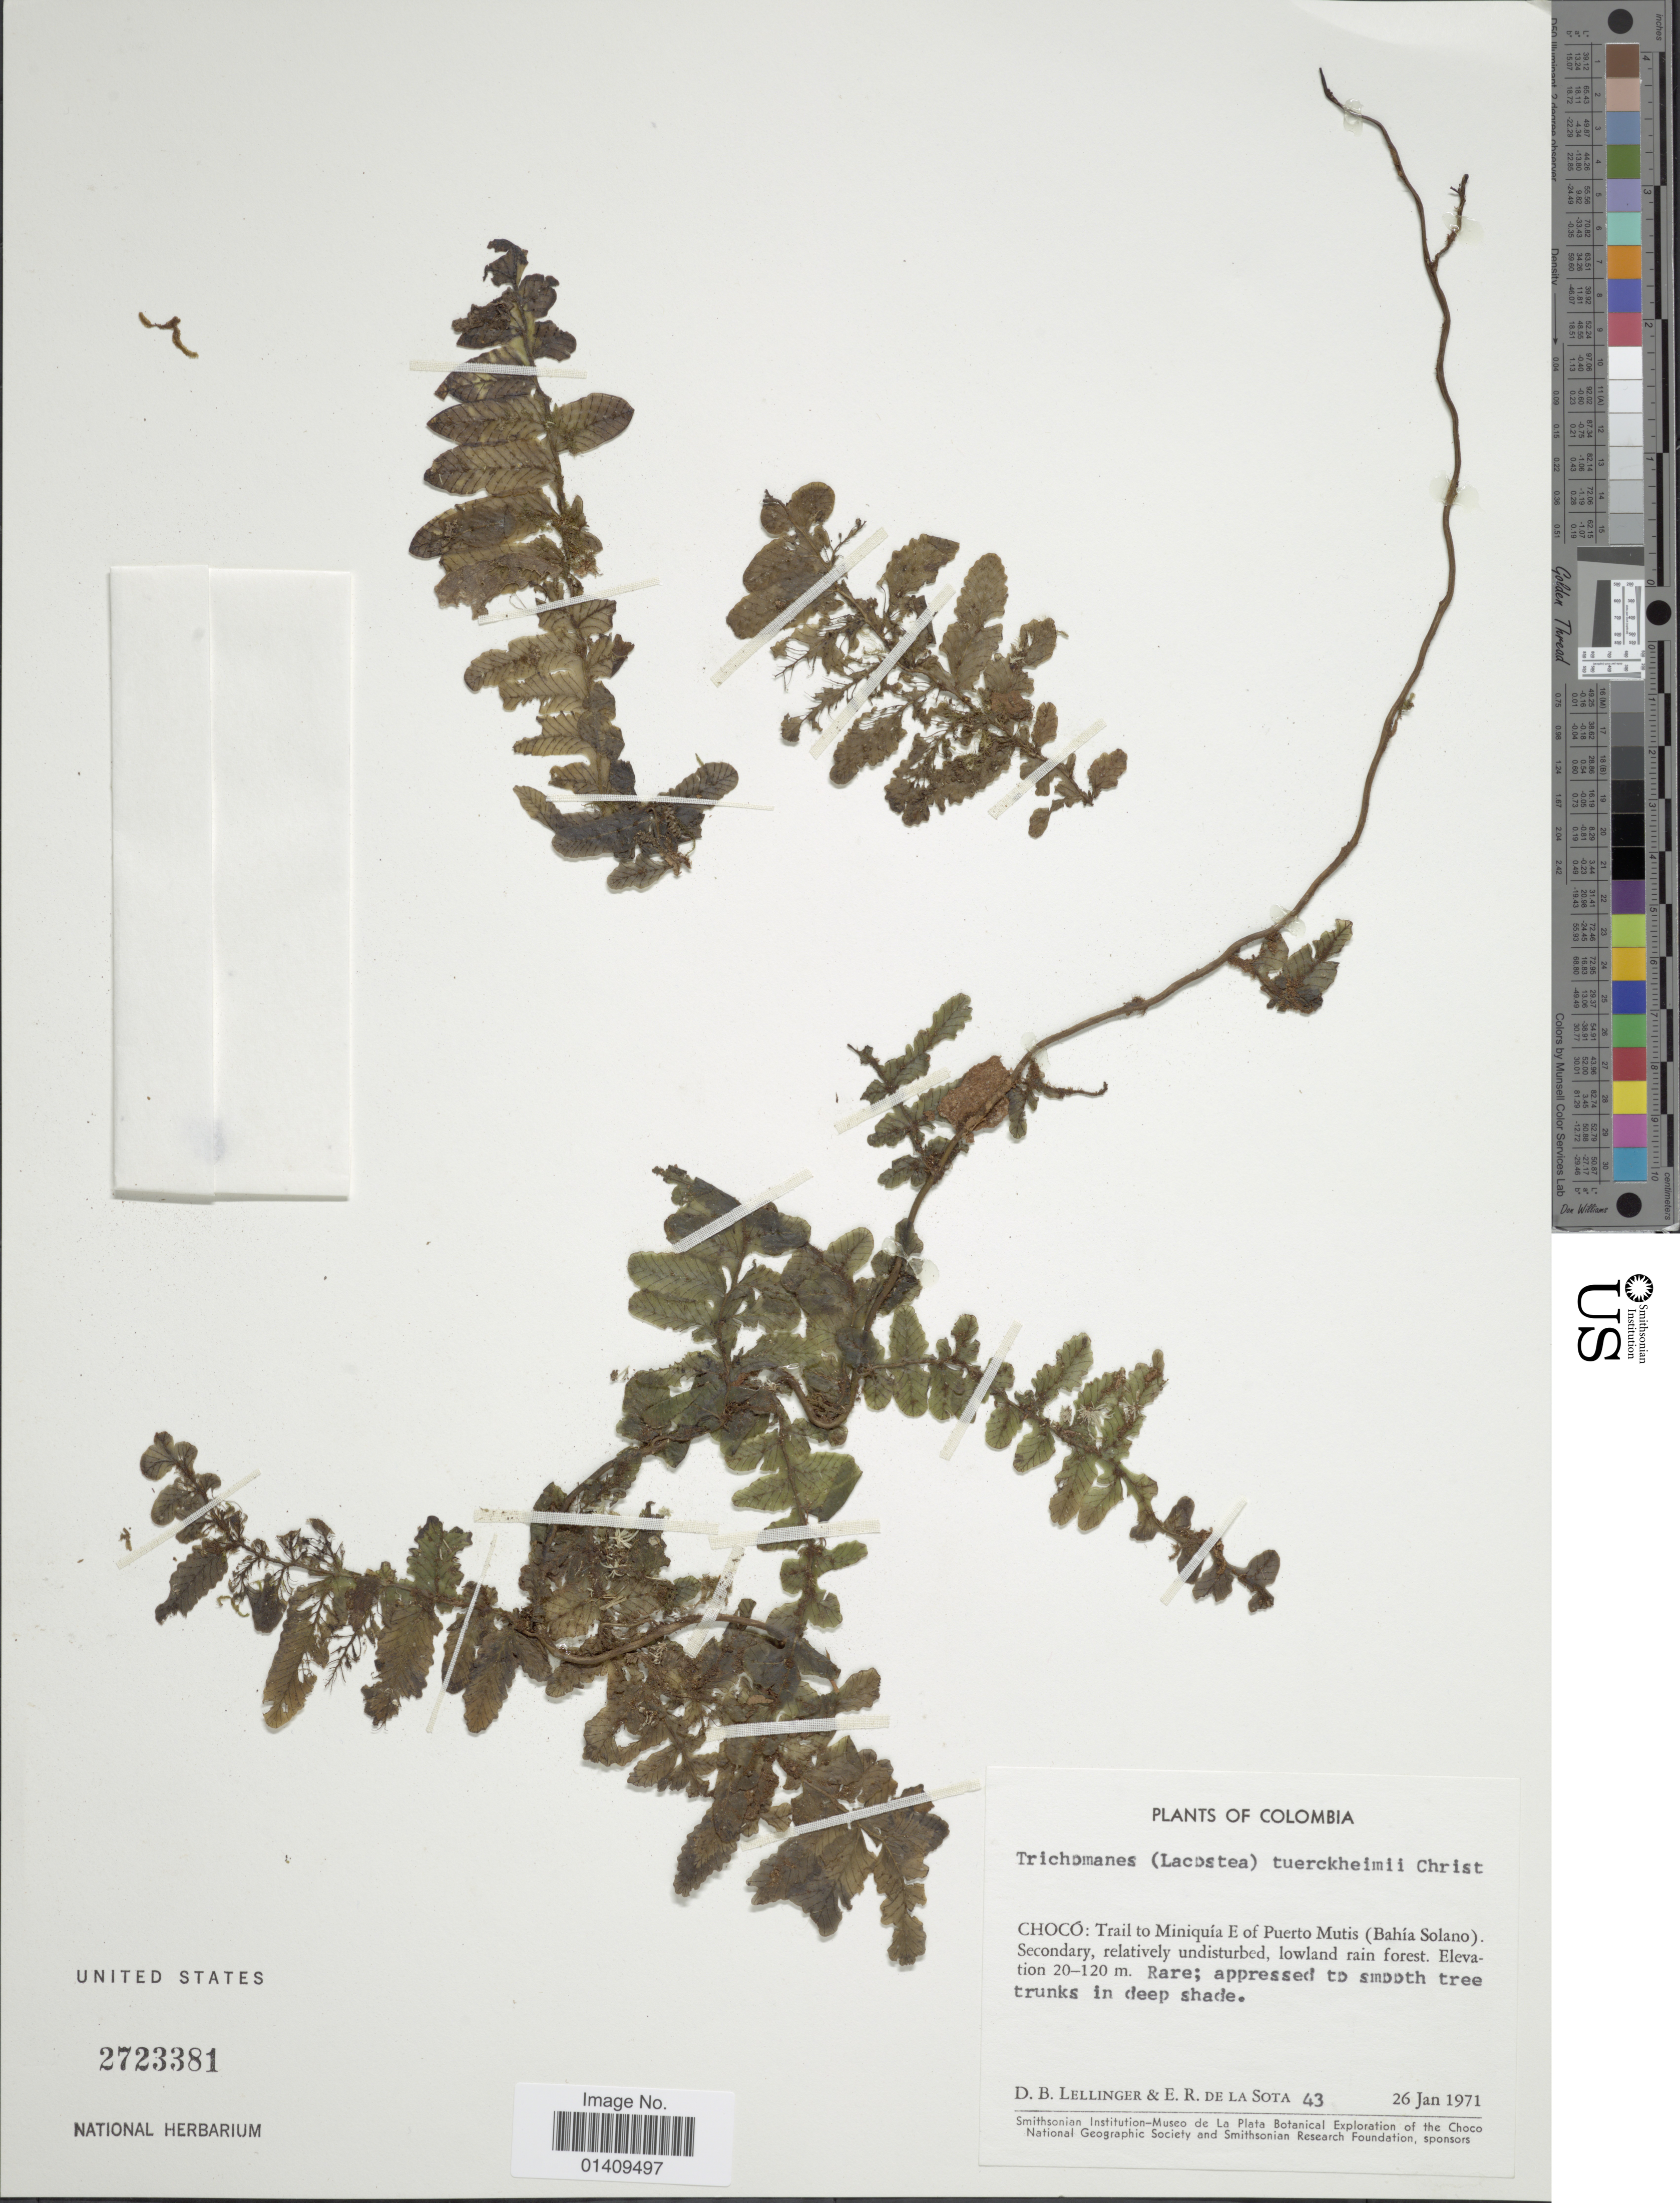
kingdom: Plantae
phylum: Tracheophyta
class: Polypodiopsida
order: Hymenophyllales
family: Hymenophyllaceae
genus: Trichomanes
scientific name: Trichomanes tuerckheimii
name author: Christ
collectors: D. B. Lellinger & E. R. de la Sota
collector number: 43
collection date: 1971-01-26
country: Colombia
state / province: Chocó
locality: Choco: trail to Miniquia E of Puerto Mutis Bahia Solano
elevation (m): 20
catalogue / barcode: US 2723381